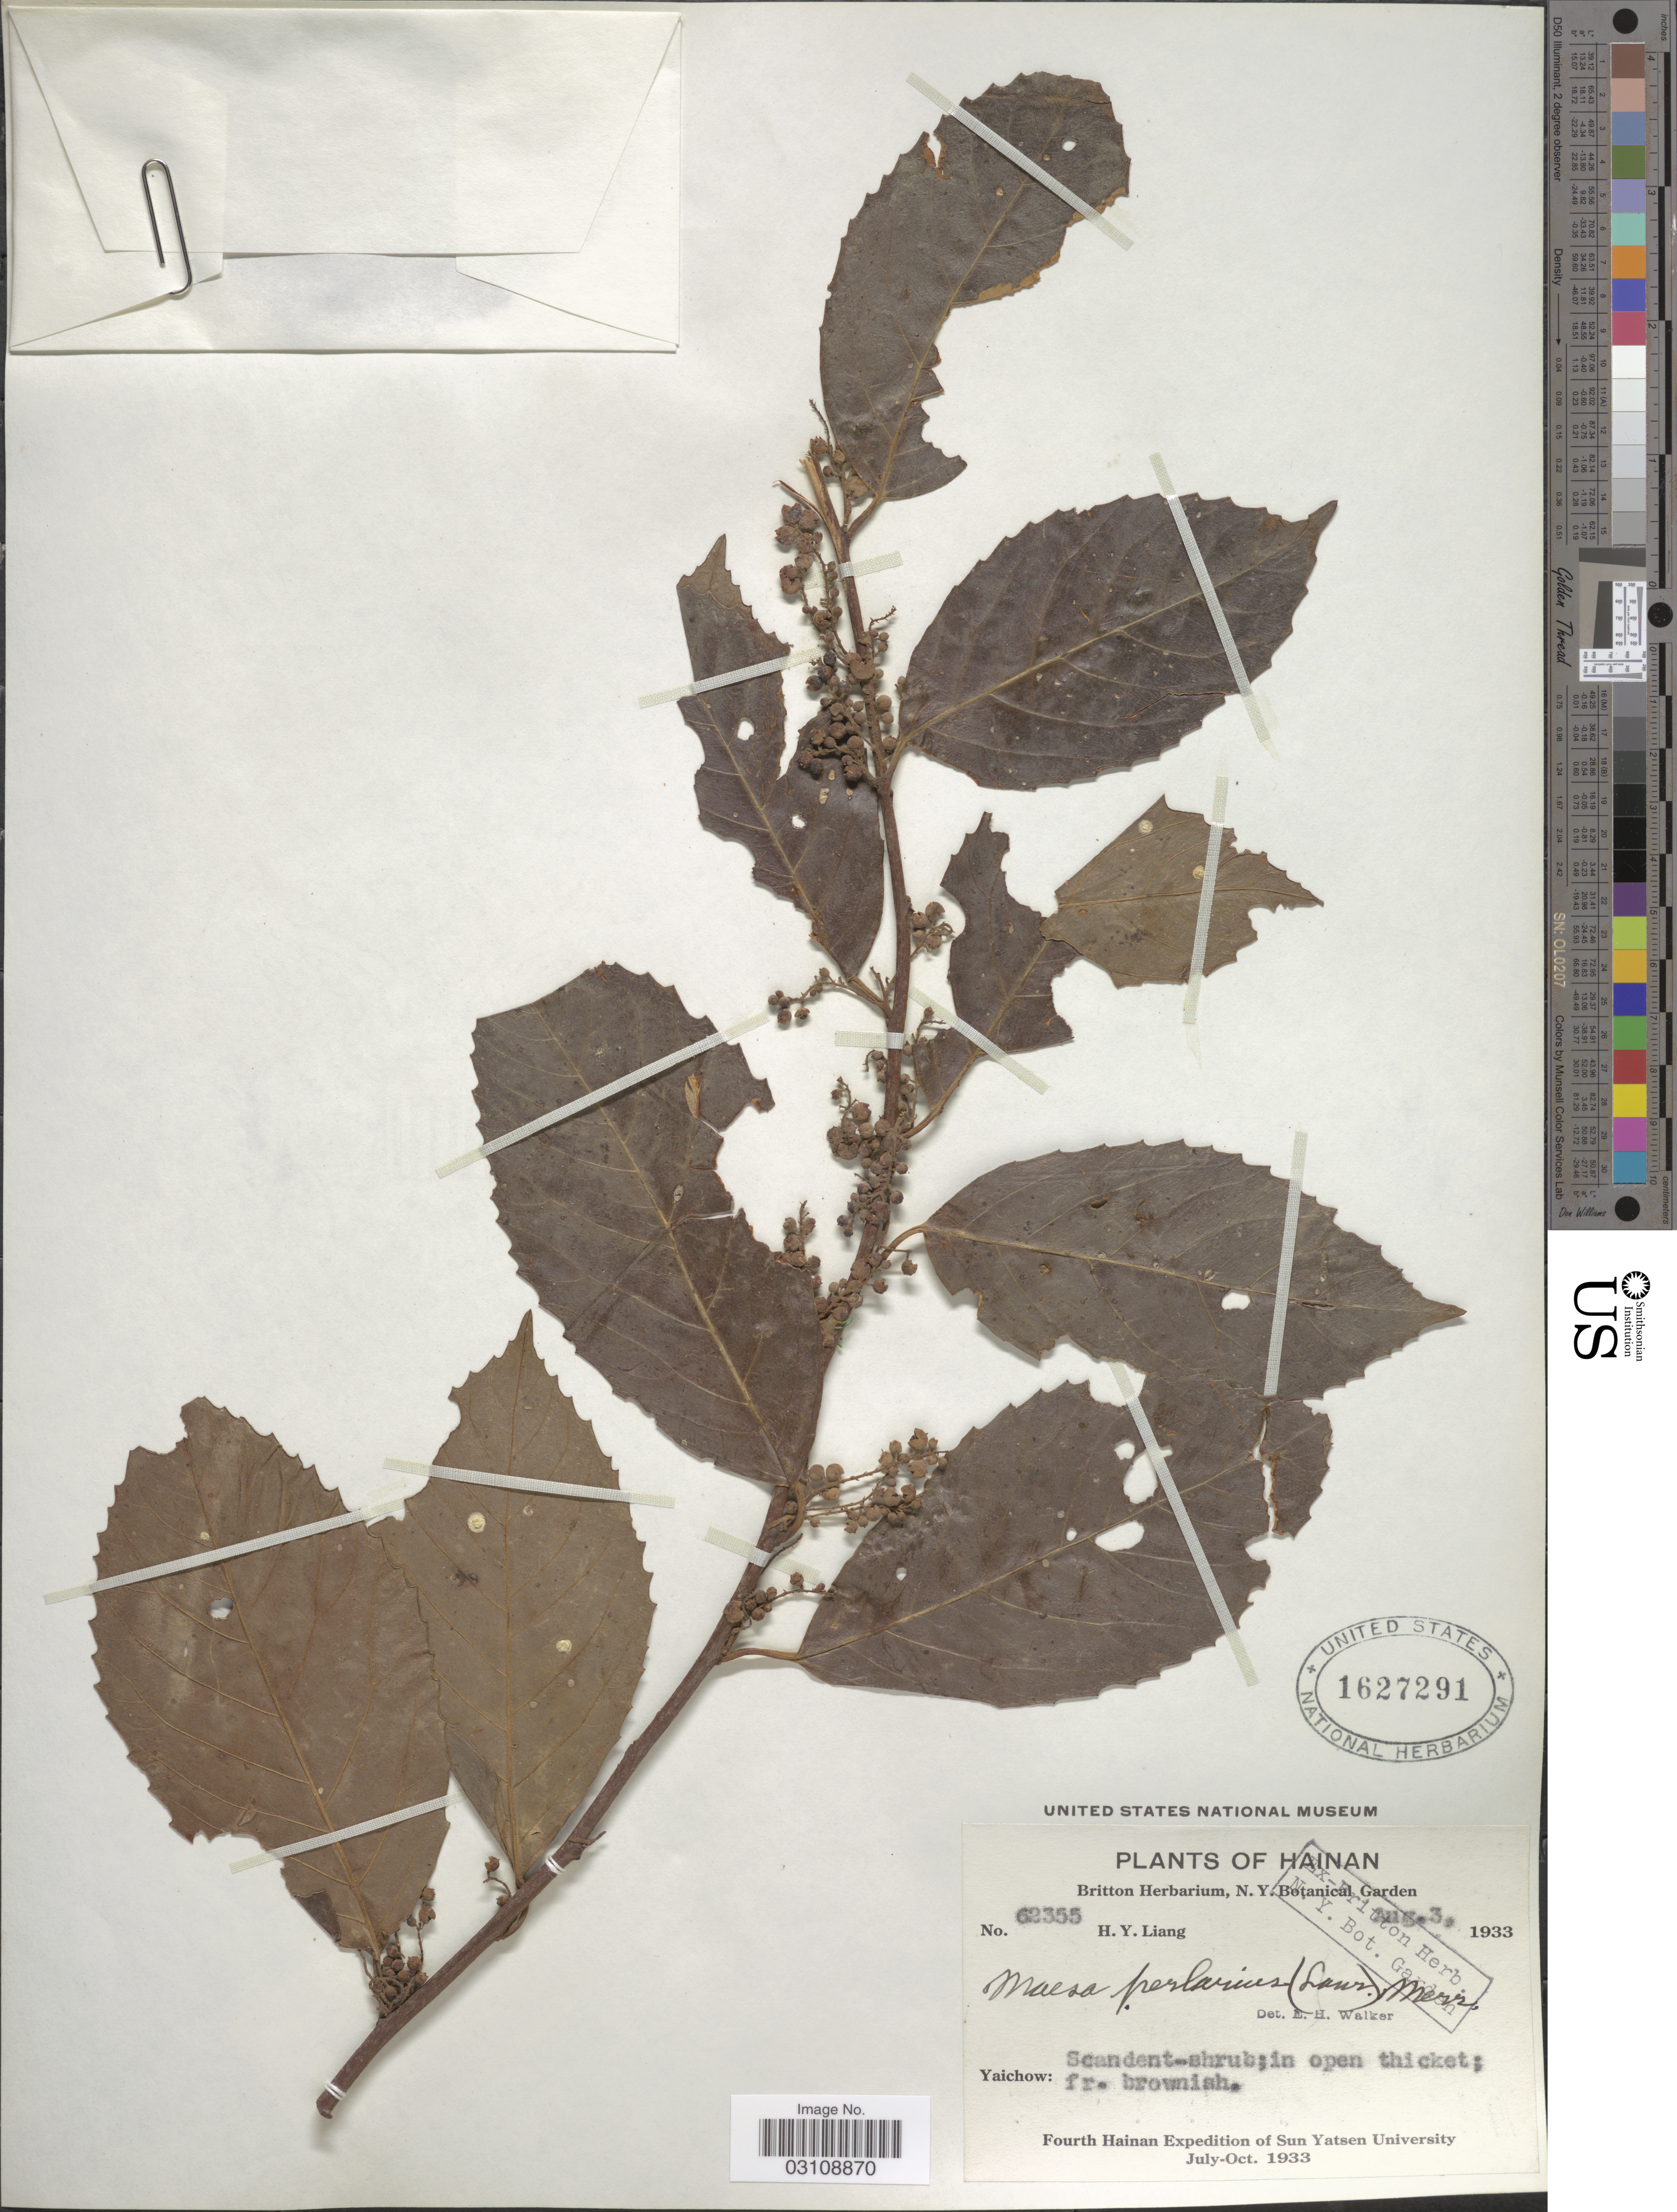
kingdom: Plantae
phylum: Tracheophyta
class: Magnoliopsida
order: Ericales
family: Primulaceae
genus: Maesa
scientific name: Maesa perlaria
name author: (Lour.) Merr.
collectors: H. Y. Liang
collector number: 62355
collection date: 1933-08-03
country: China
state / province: Hainan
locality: Yaichow.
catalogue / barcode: US 1627291